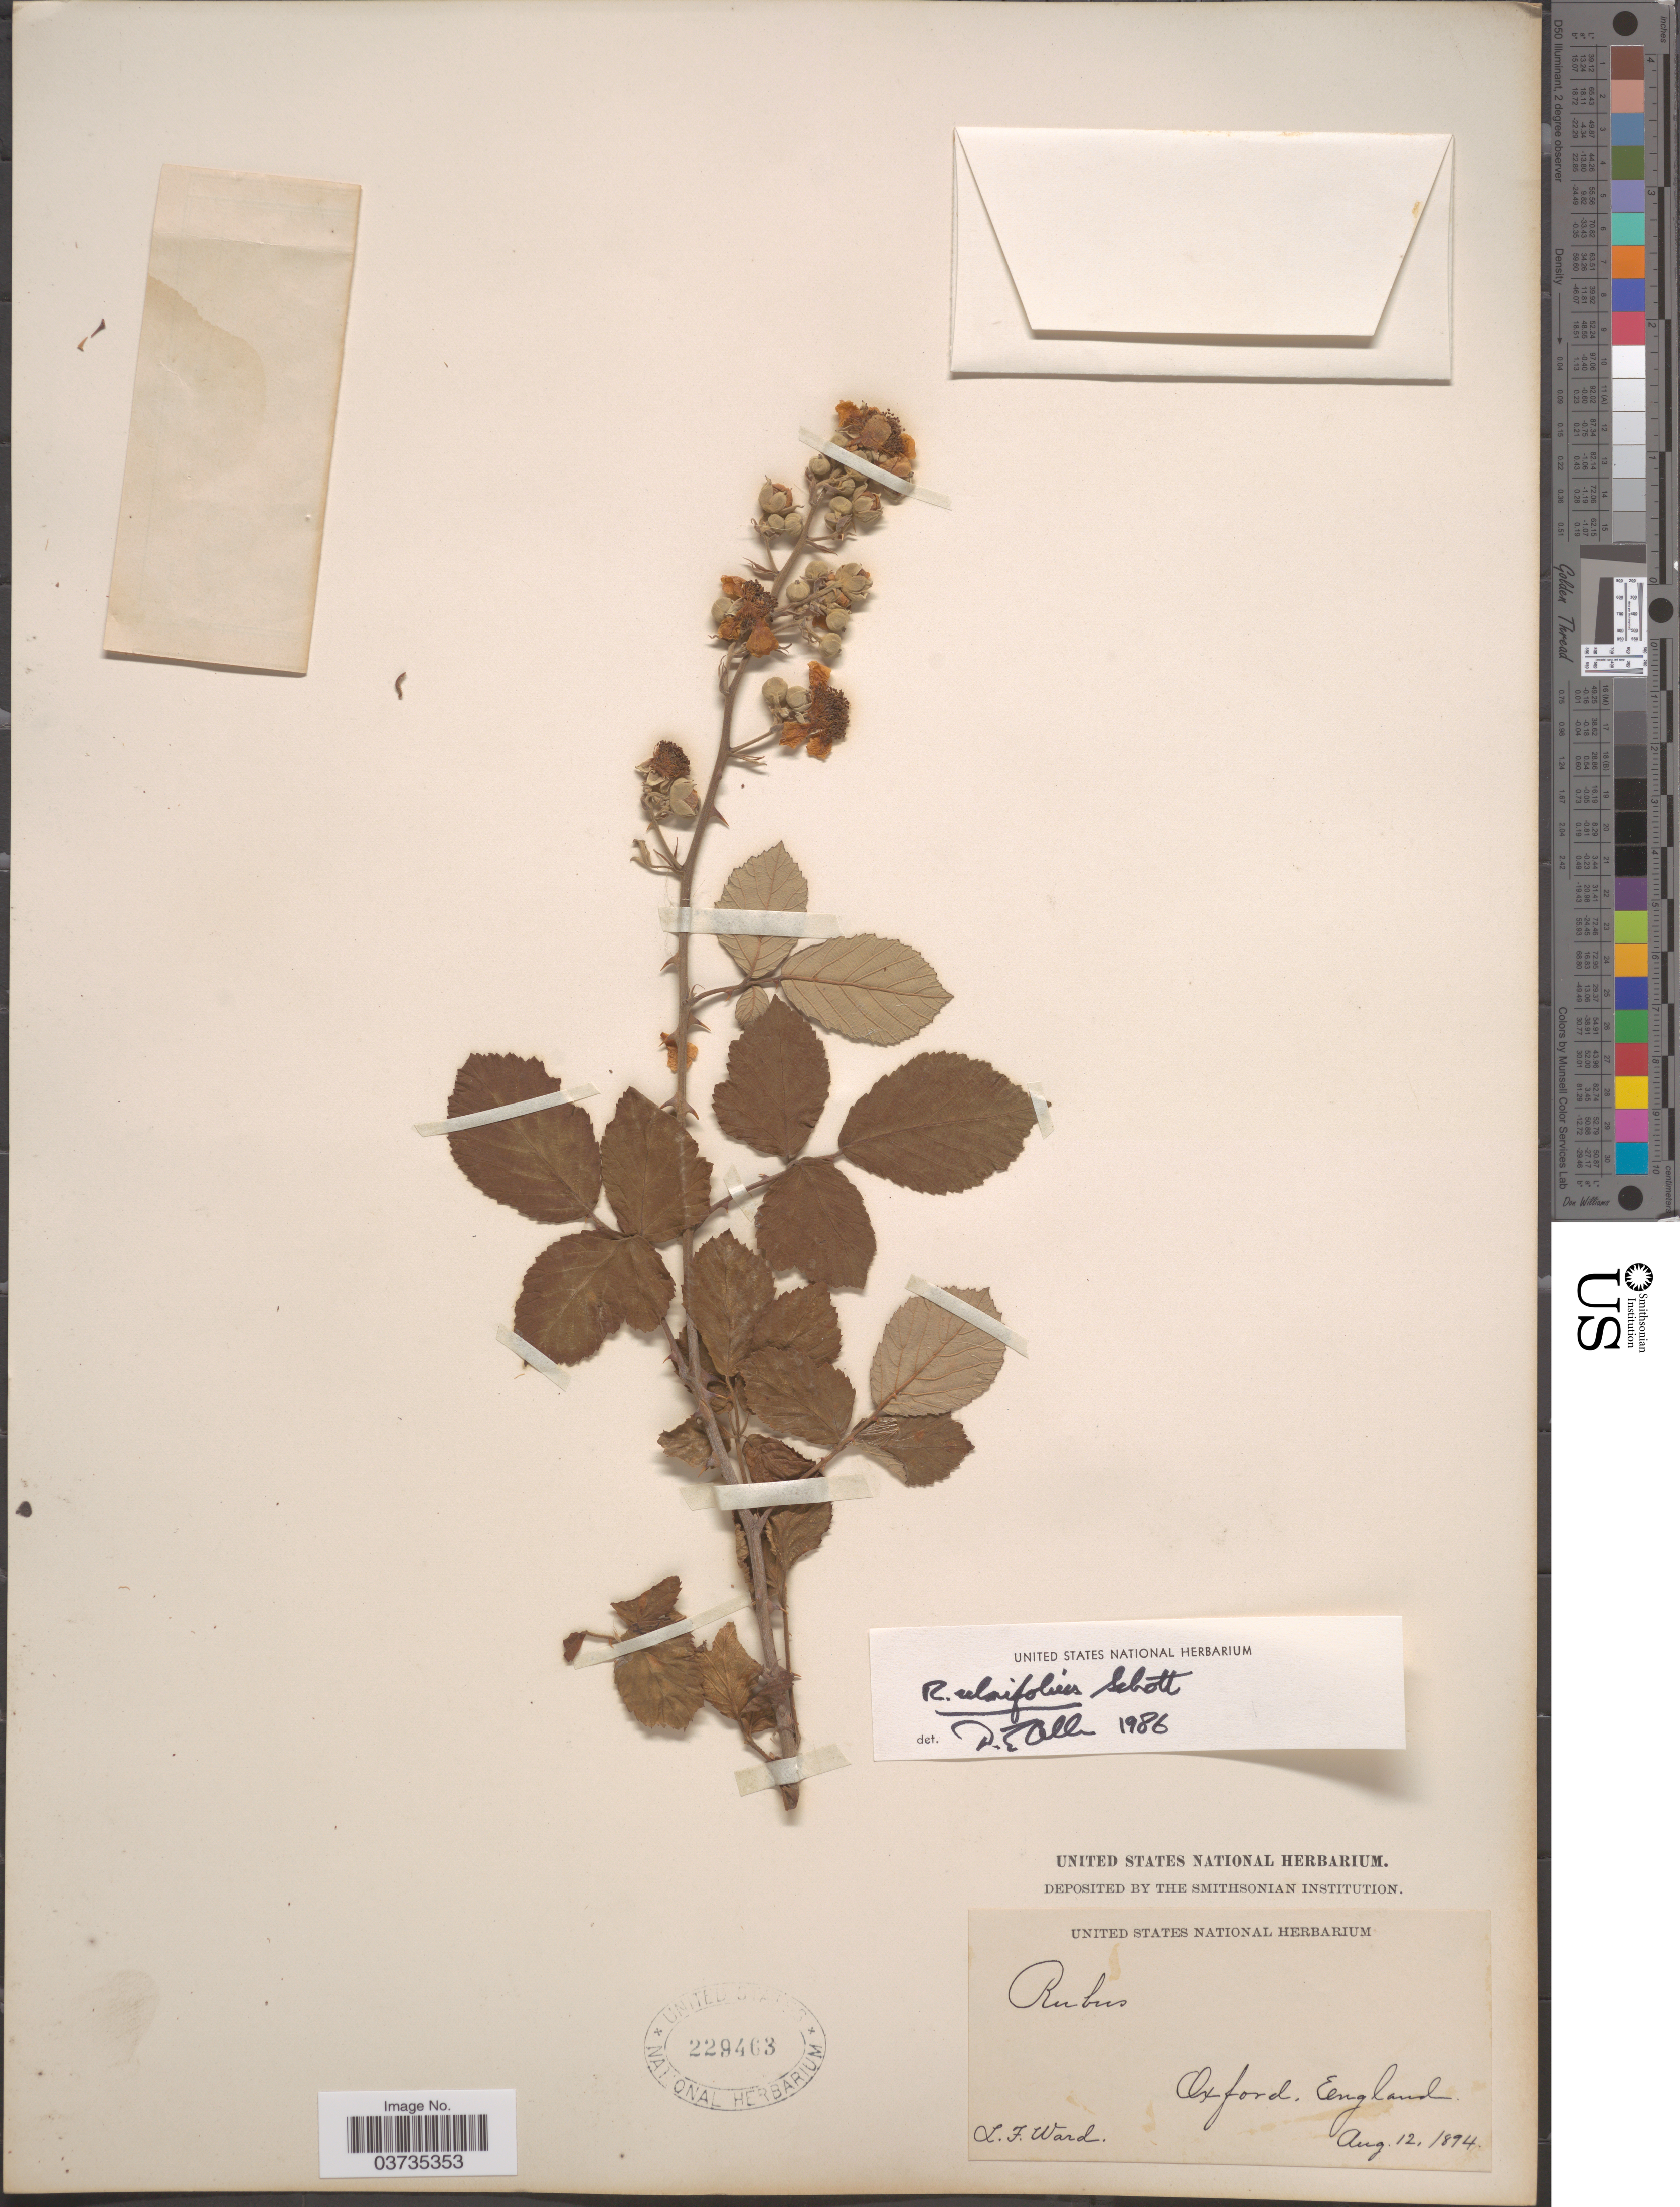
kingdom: Plantae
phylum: Tracheophyta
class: Magnoliopsida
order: Rosales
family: Rosaceae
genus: Rubus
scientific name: Rubus ulmifolius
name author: Schott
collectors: L. Ward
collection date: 1894-08-12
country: United Kingdom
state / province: England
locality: Oxford.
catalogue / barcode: US 229463